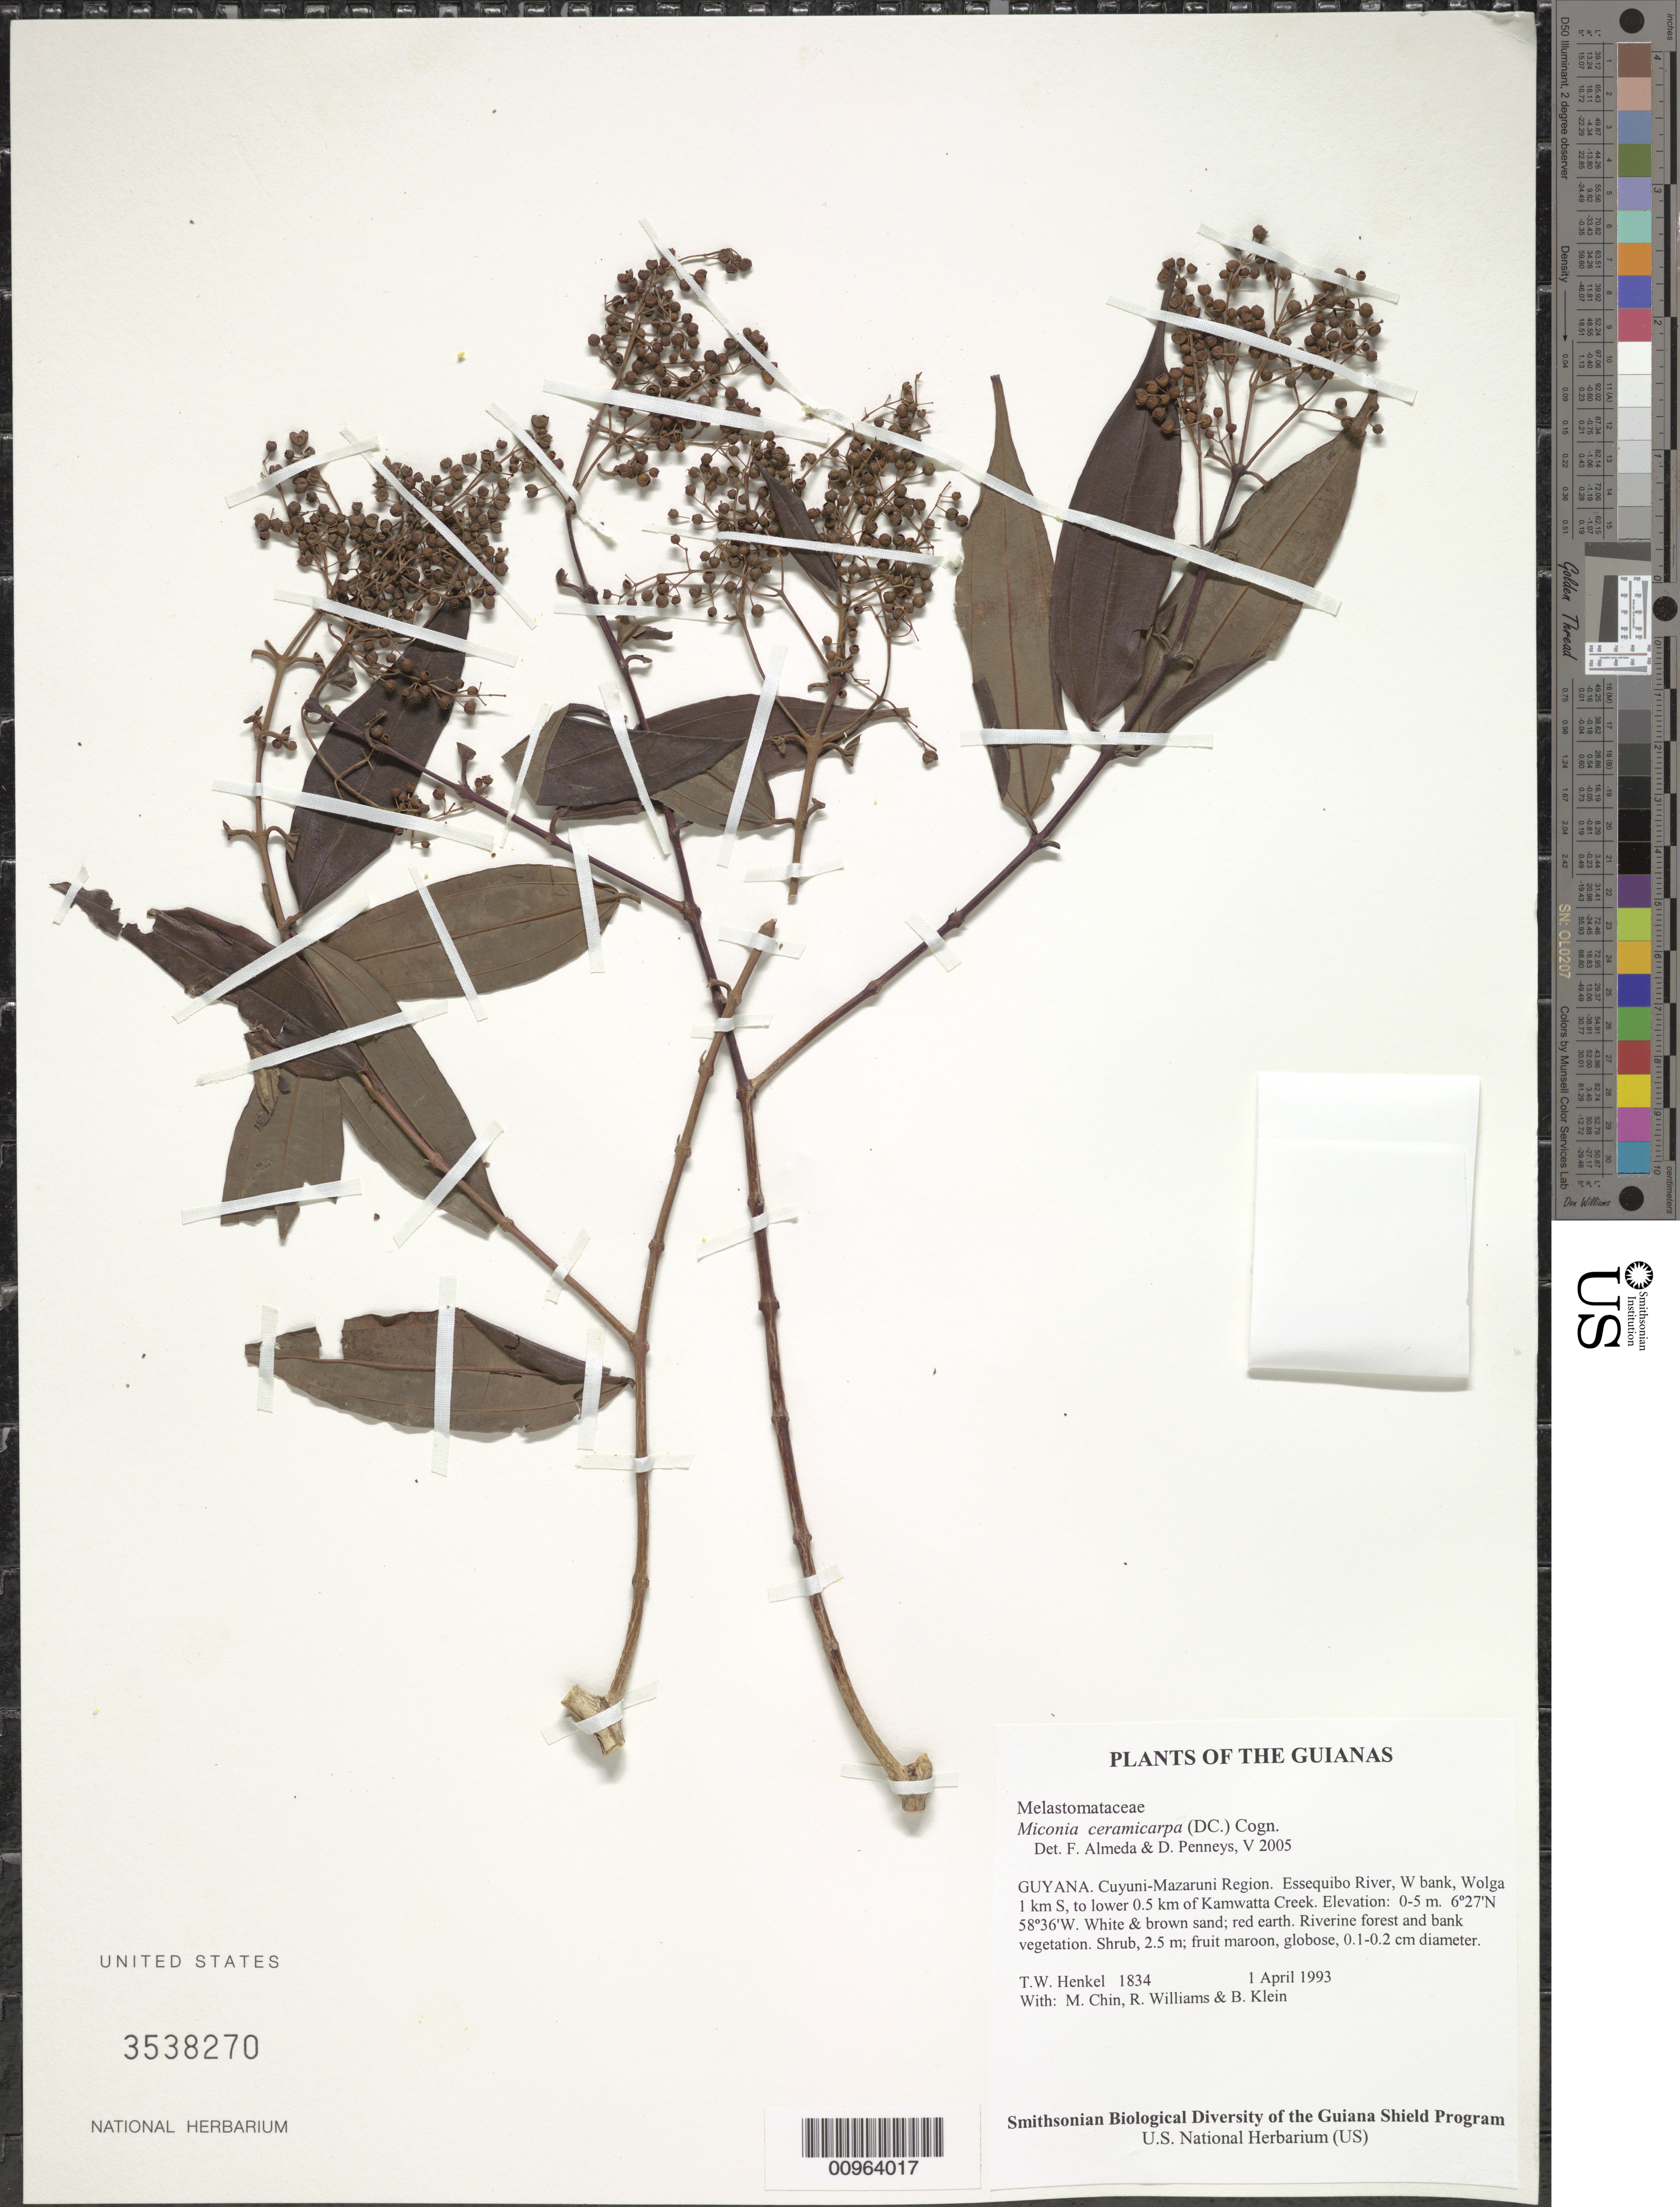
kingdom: Plantae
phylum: Tracheophyta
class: Magnoliopsida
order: Myrtales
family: Melastomataceae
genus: Miconia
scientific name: Miconia ceramicarpa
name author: (DC.) Cogn.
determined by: Almeda, F.; Penneys, D. S.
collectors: T. Henkel, M. Chin, R. Williams & B. Klein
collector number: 1834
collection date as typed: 1 April 1993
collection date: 1993-04-01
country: Guyana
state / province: Cuyuni-Mazaruni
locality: Essequibo River, W bank, Wolga 1 km S, to lower 0.5 km of Kamwatta Creek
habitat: White & brown sand; red earth. Riverine forest and bank vegetation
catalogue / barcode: US 3538270